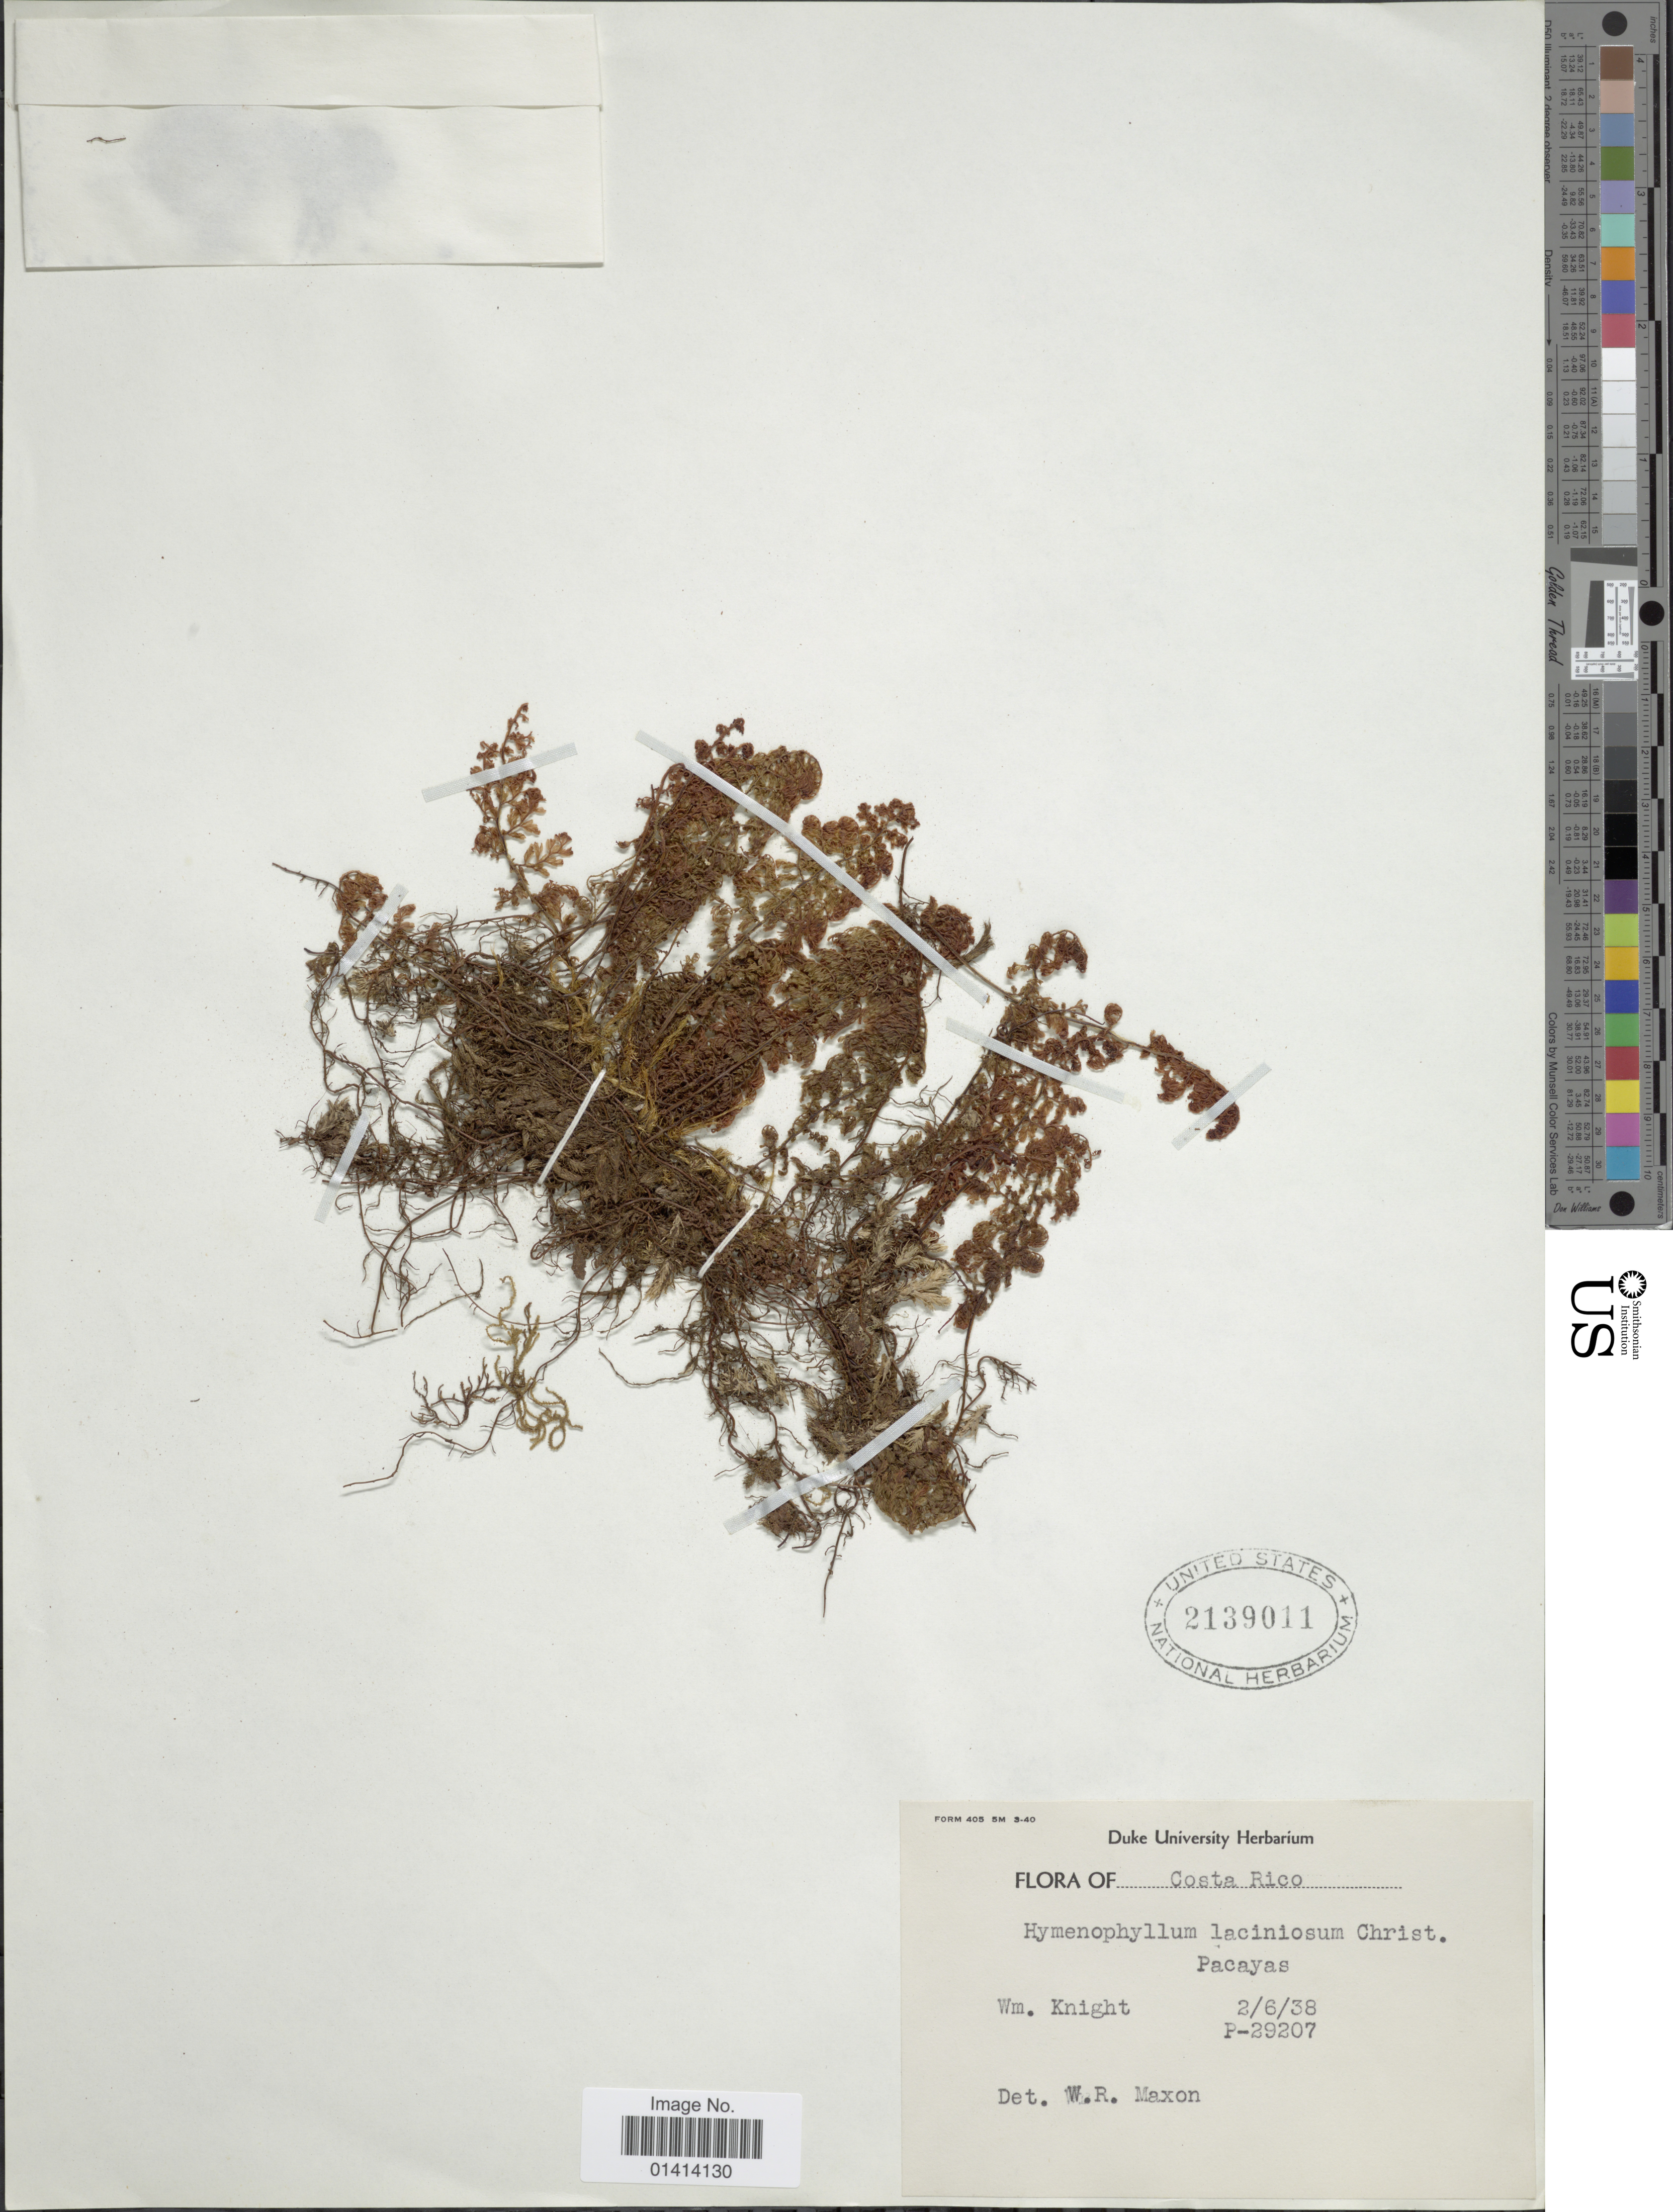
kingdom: Plantae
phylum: Tracheophyta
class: Polypodiopsida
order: Hymenophyllales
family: Hymenophyllaceae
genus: Hymenophyllum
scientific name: Hymenophyllum myriocarpum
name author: Hook.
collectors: W. Knight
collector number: P-29207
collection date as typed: Transcribed d/m/y: 2/6/38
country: Costa Rica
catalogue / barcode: US 2139011